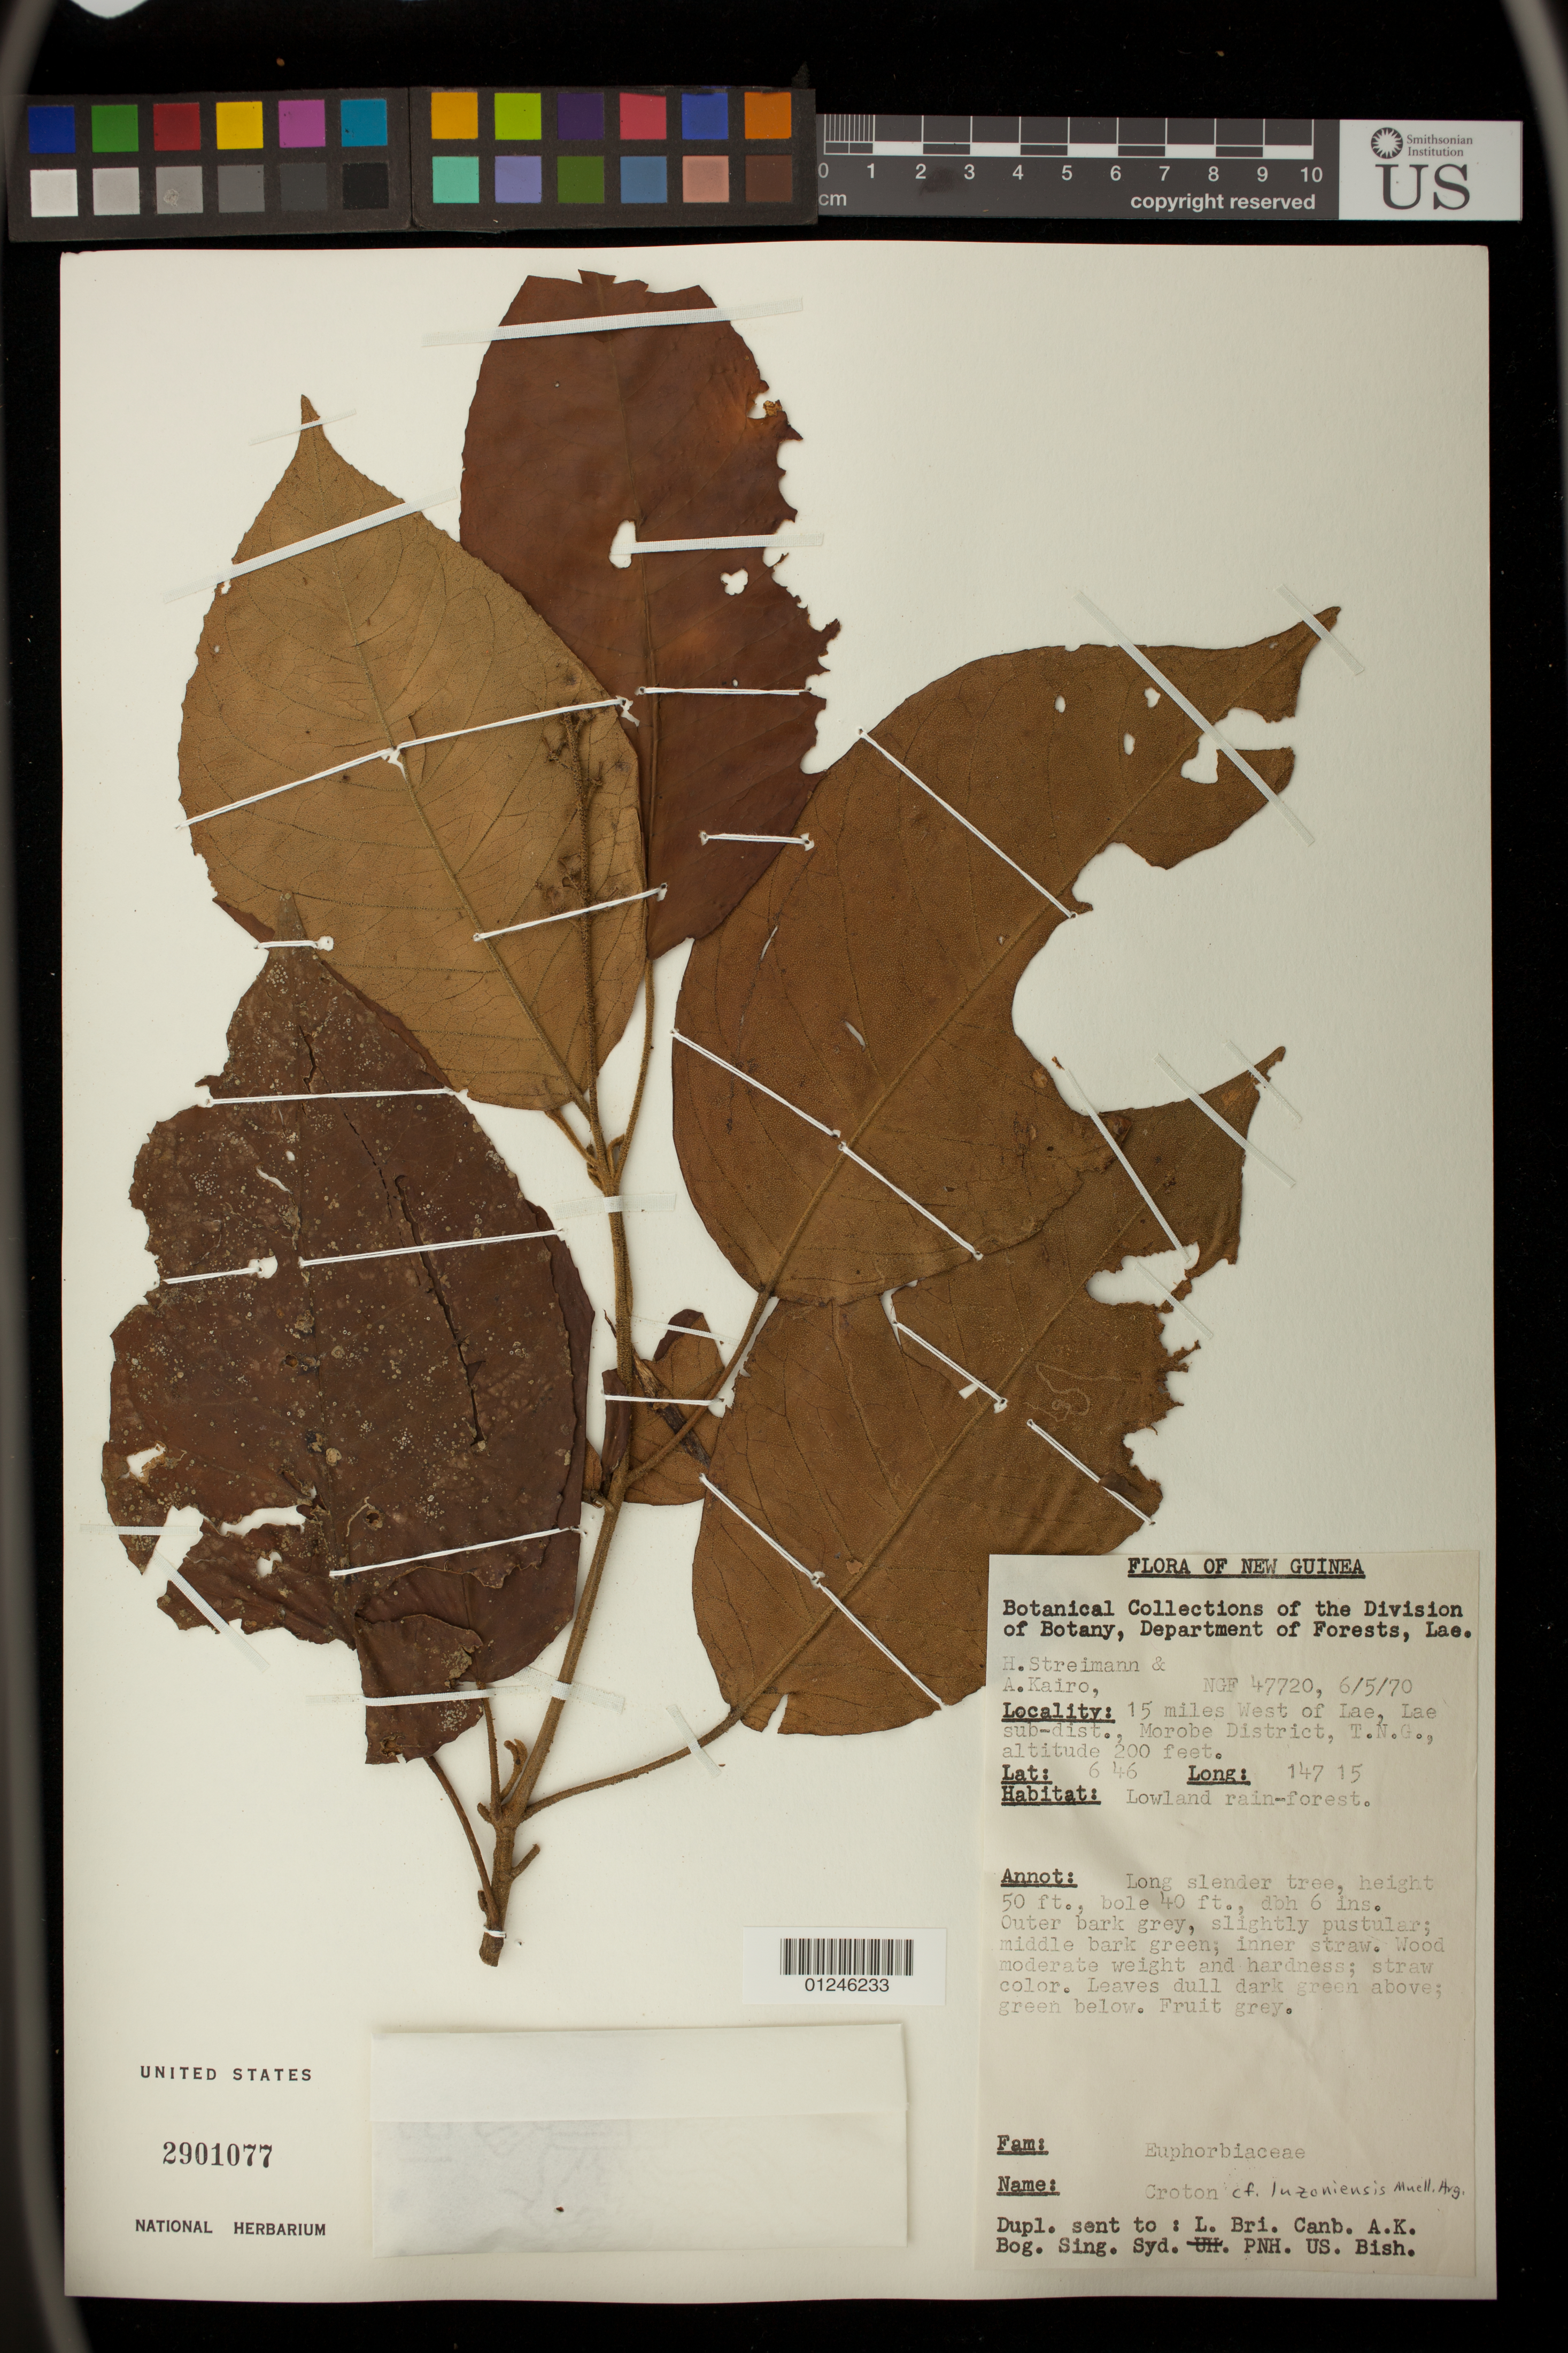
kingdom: Plantae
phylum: Tracheophyta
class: Magnoliopsida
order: Malpighiales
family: Euphorbiaceae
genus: Croton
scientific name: Croton luzoniensis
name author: Müll. Arg.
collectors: H. Streimann & A. Kairo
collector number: NGF 47720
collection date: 1970-05-06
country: Papua New Guinea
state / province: Morobe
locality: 15 miles west of Lae, Lae sub-dist., T.N.G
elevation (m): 61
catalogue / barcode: US 2901077